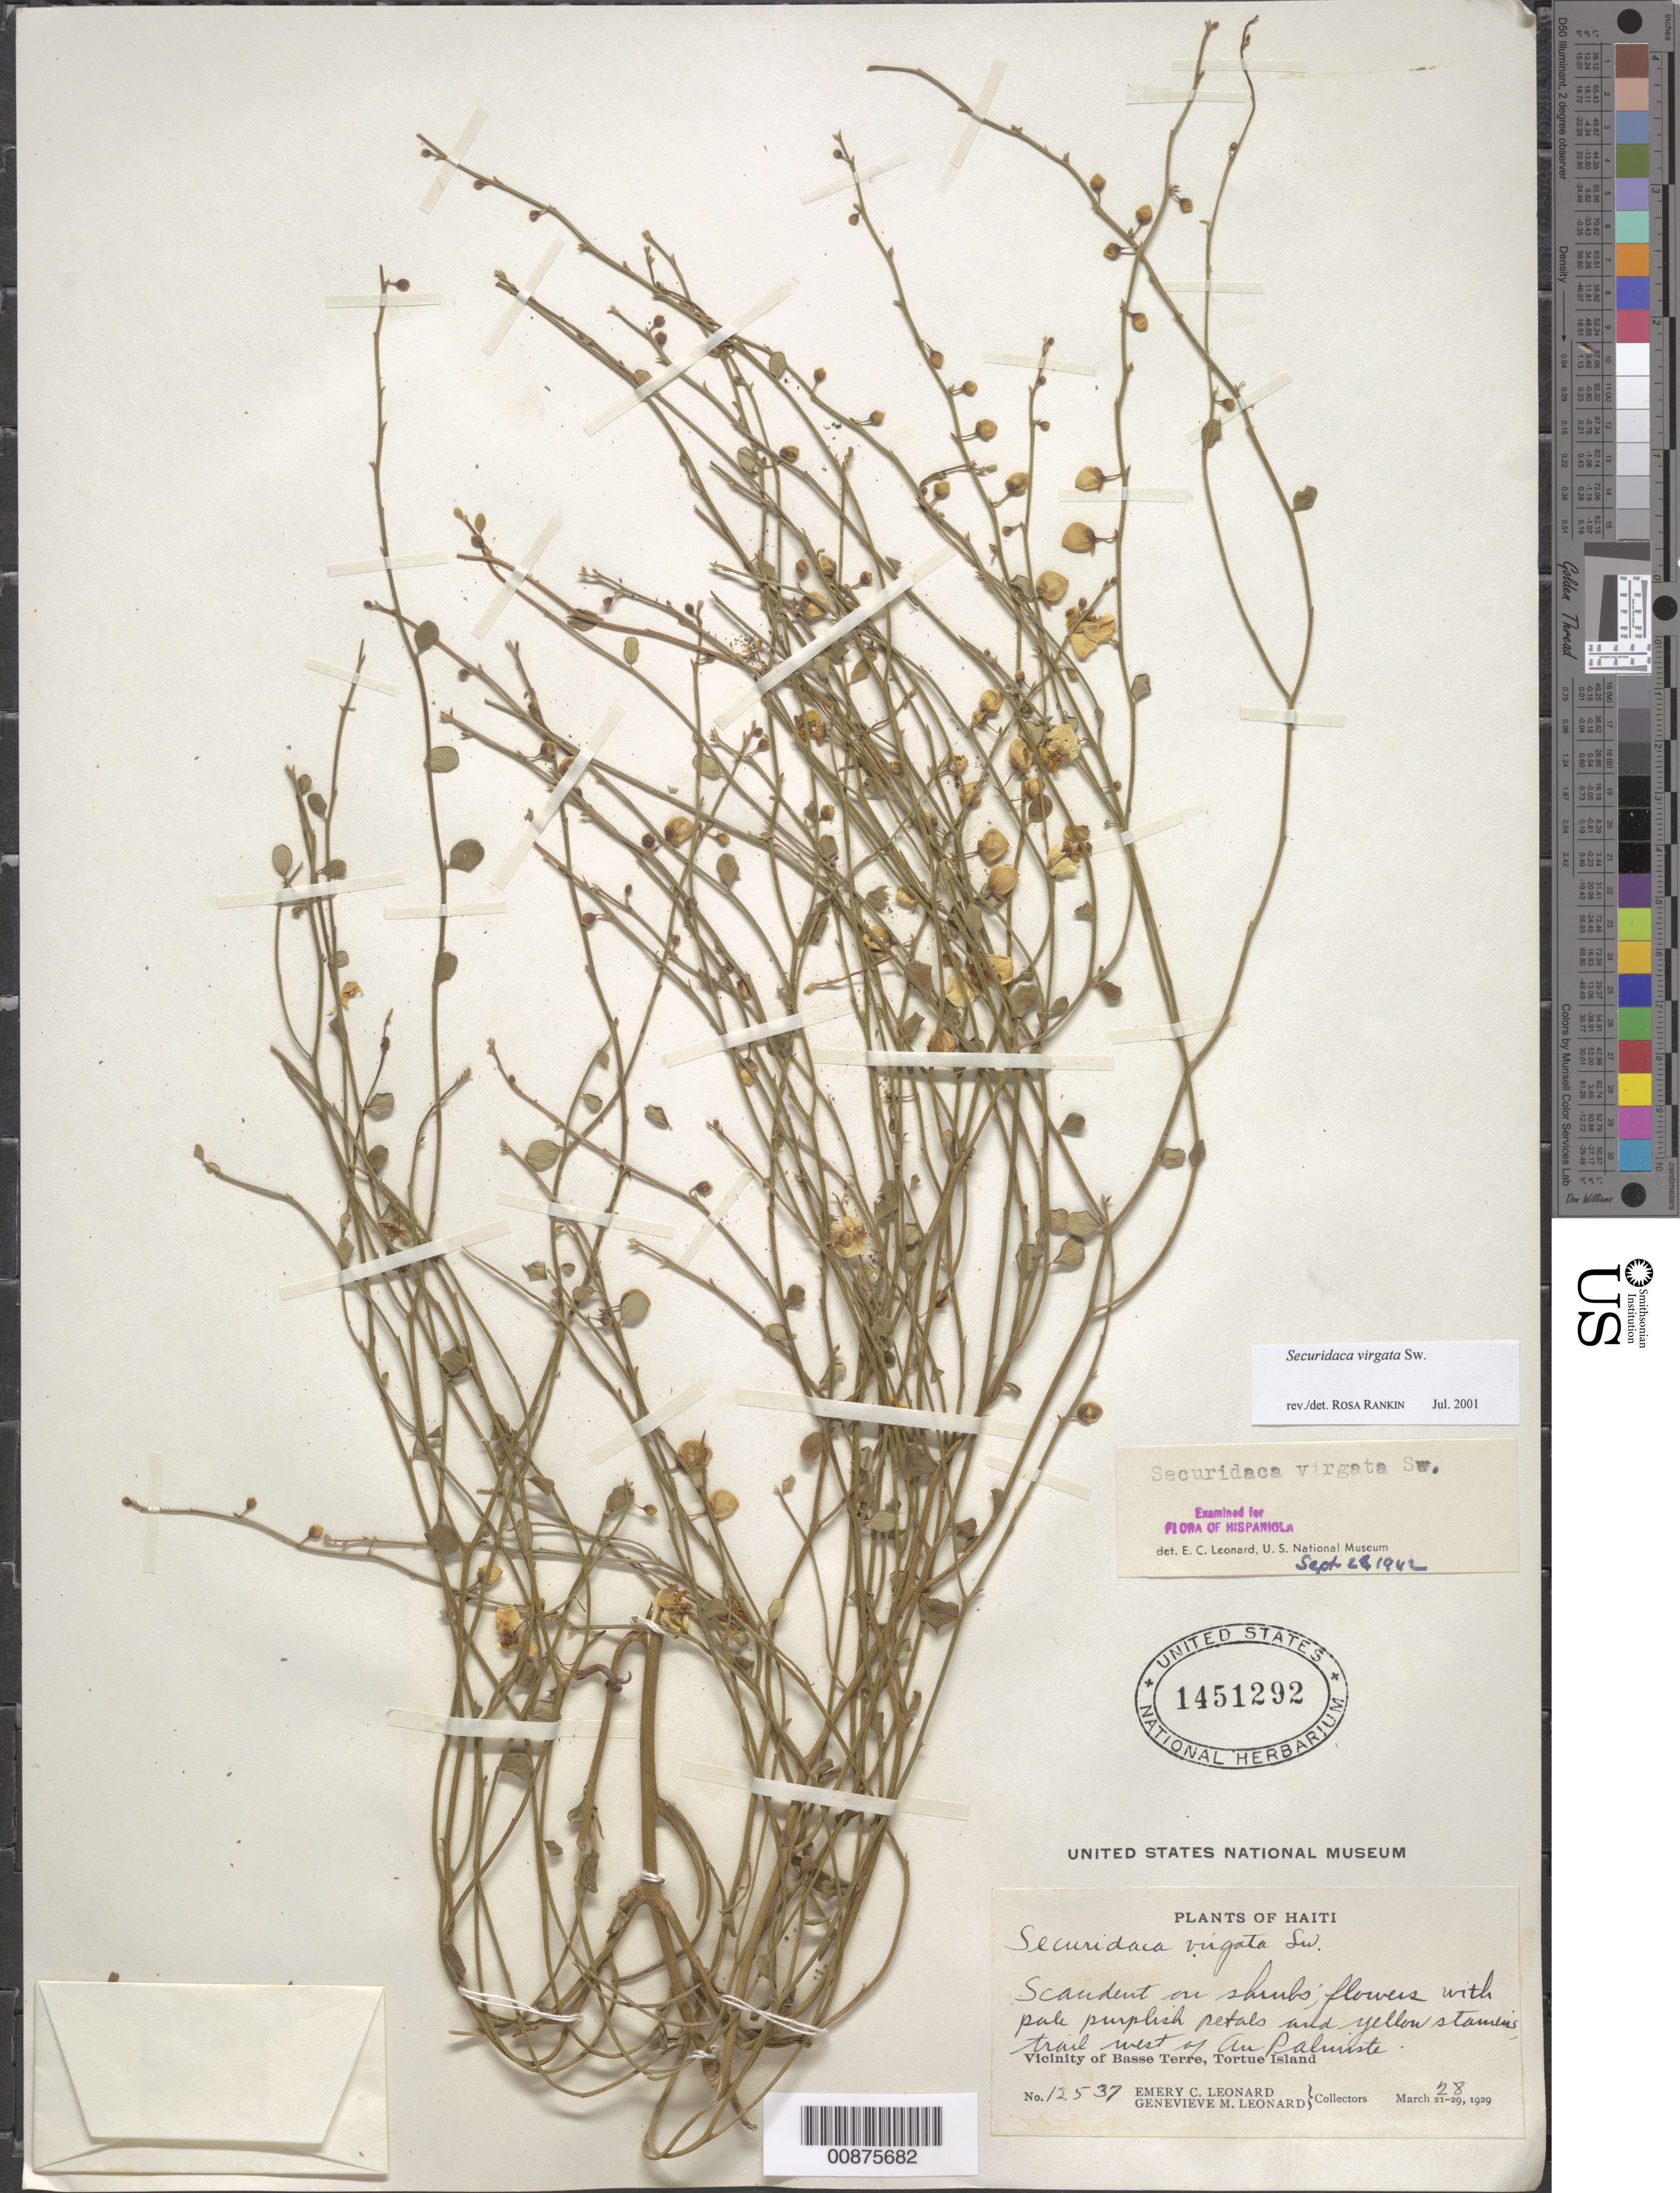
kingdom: Plantae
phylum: Tracheophyta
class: Magnoliopsida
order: Fabales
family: Polygalaceae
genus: Securidaca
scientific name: Securidaca virgata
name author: Sw.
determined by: Rankin Rodriguez, Rosa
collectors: E. C. Leonard & G. M. Leonard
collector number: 12537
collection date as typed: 28 Mar 1929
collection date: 1929-03-28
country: Haiti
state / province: Nord-Ouest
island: Île de la Tortue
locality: Vicinity of Basse Terre, trail W of Au Paliniste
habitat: On shrubs along trail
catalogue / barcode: US 1451292